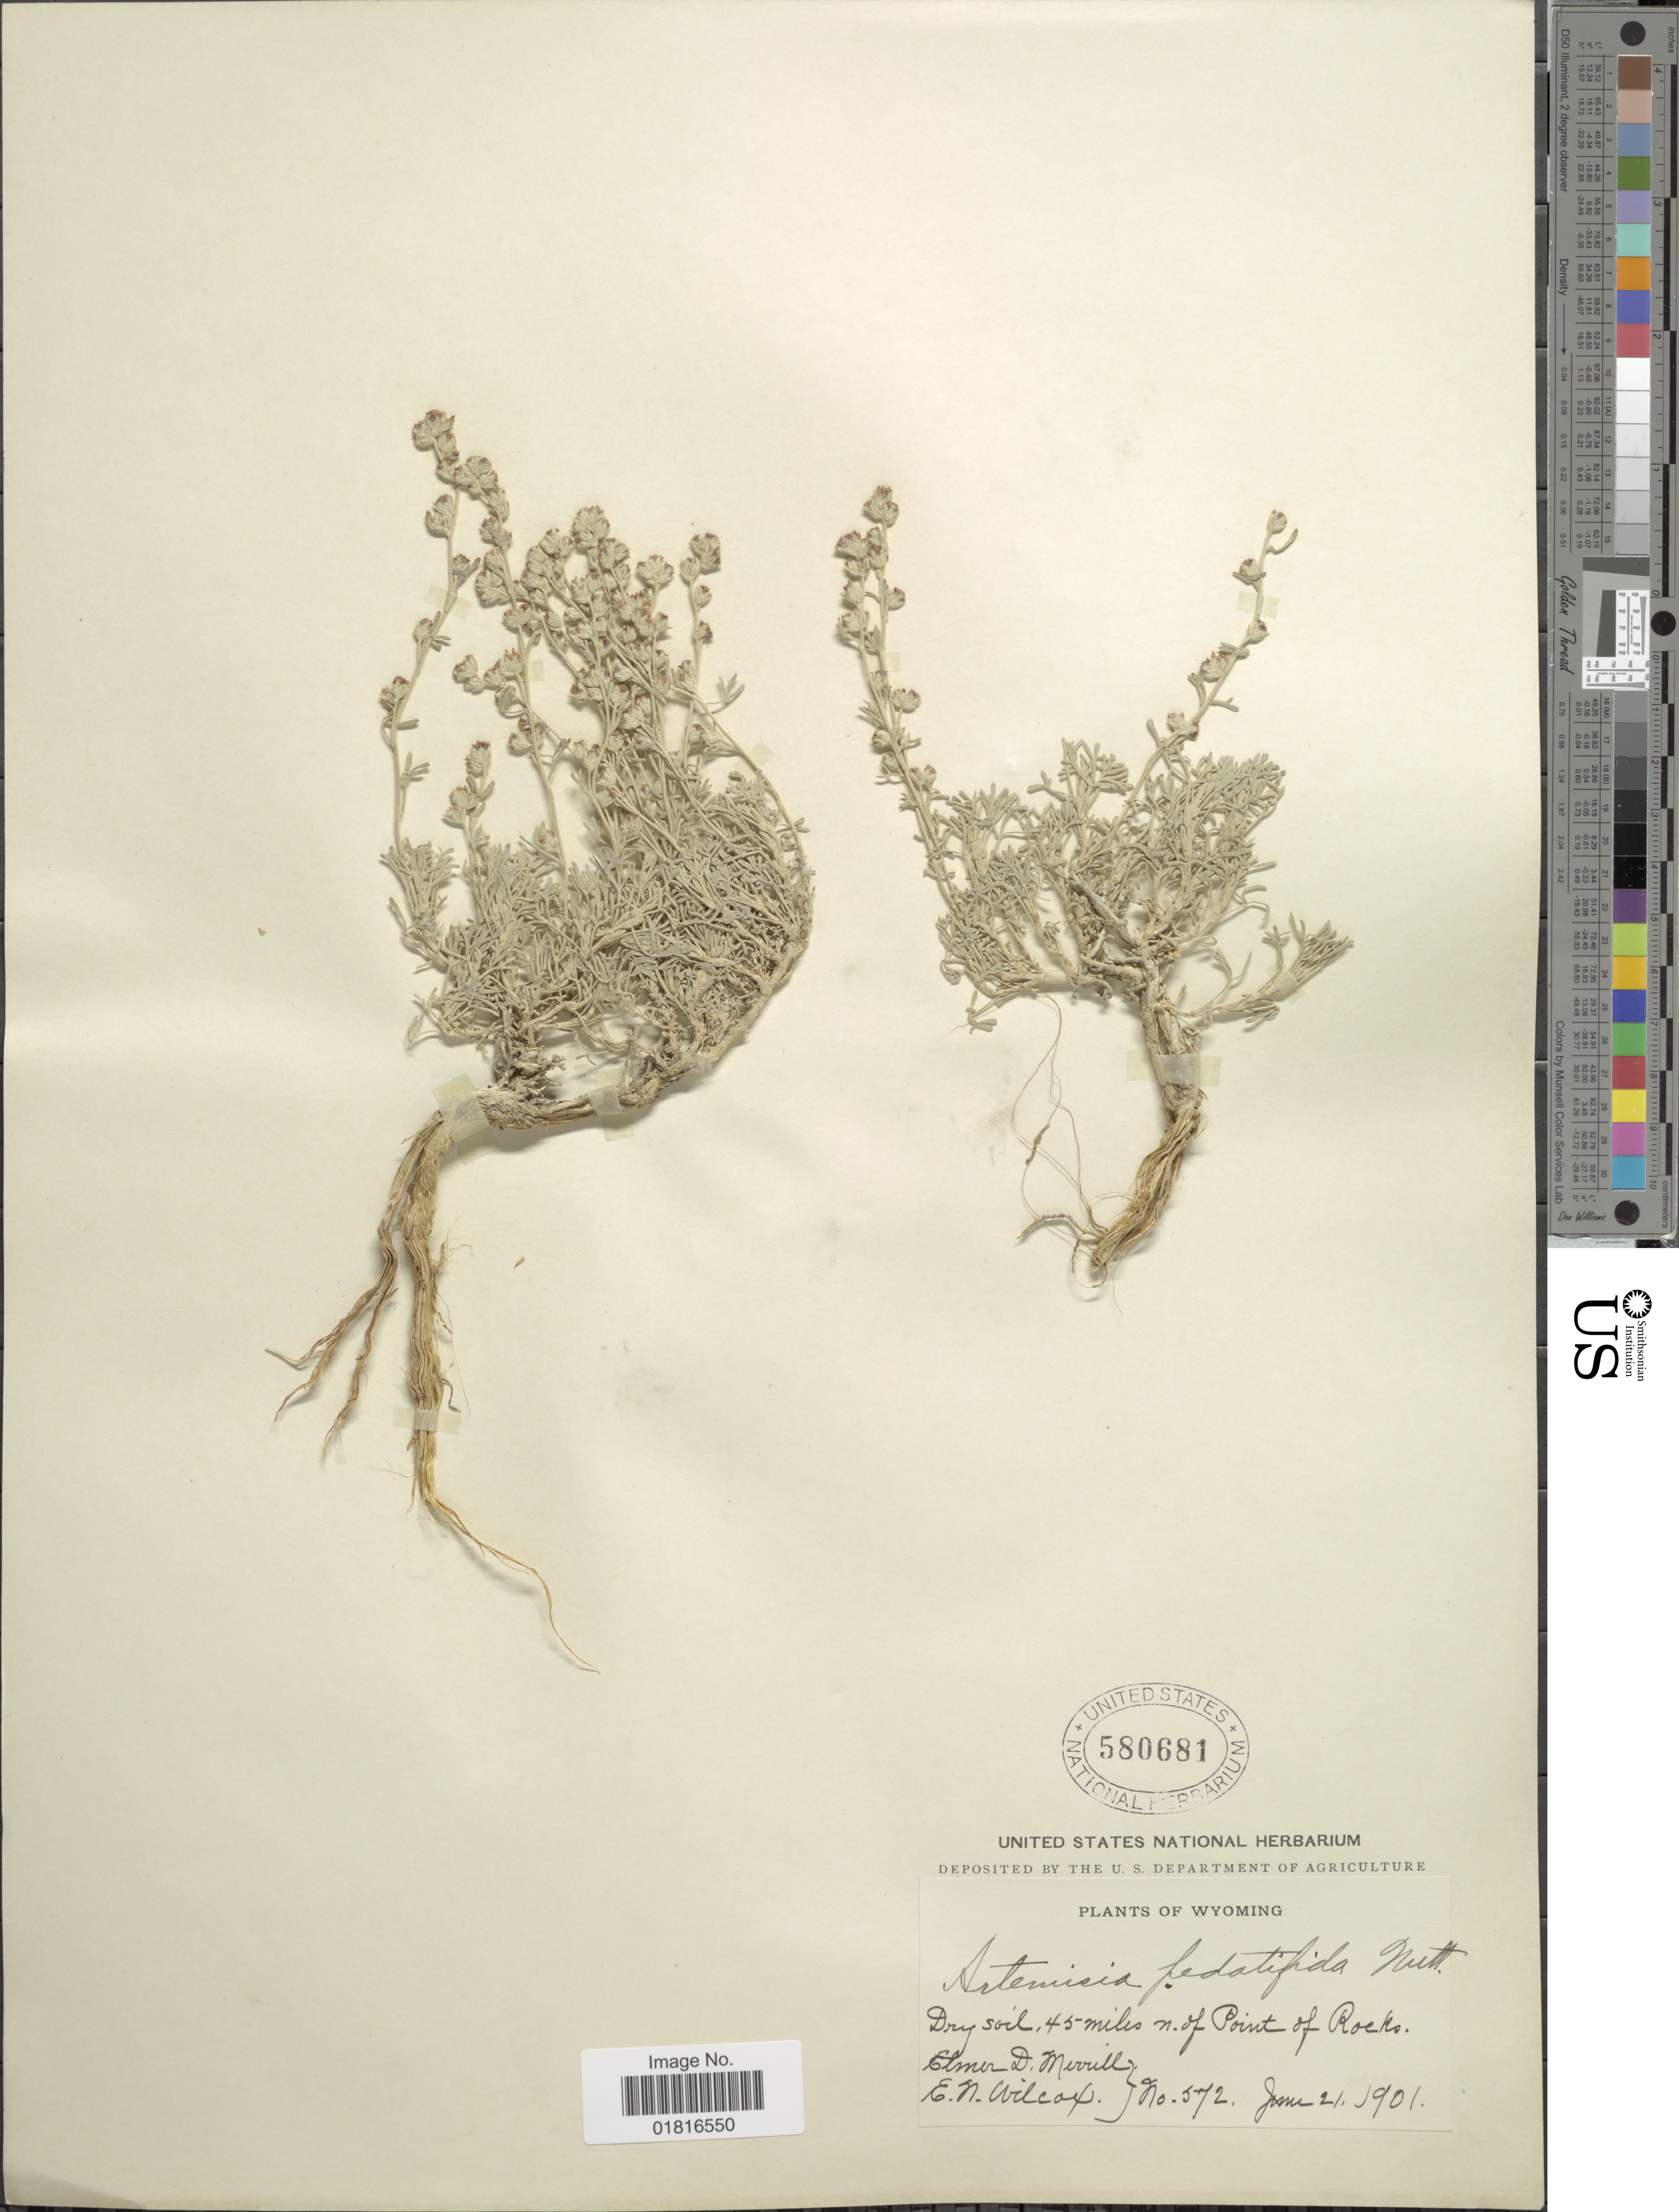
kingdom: Plantae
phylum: Tracheophyta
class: Magnoliopsida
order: Asterales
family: Asteraceae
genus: Artemisia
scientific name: Artemisia pedatifida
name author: Nutt.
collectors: E. Wilcox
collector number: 572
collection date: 1901-06-21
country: United States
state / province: Wyoming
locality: Dry soil, 45 miles n. of Point of Rocks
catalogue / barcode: US 580681